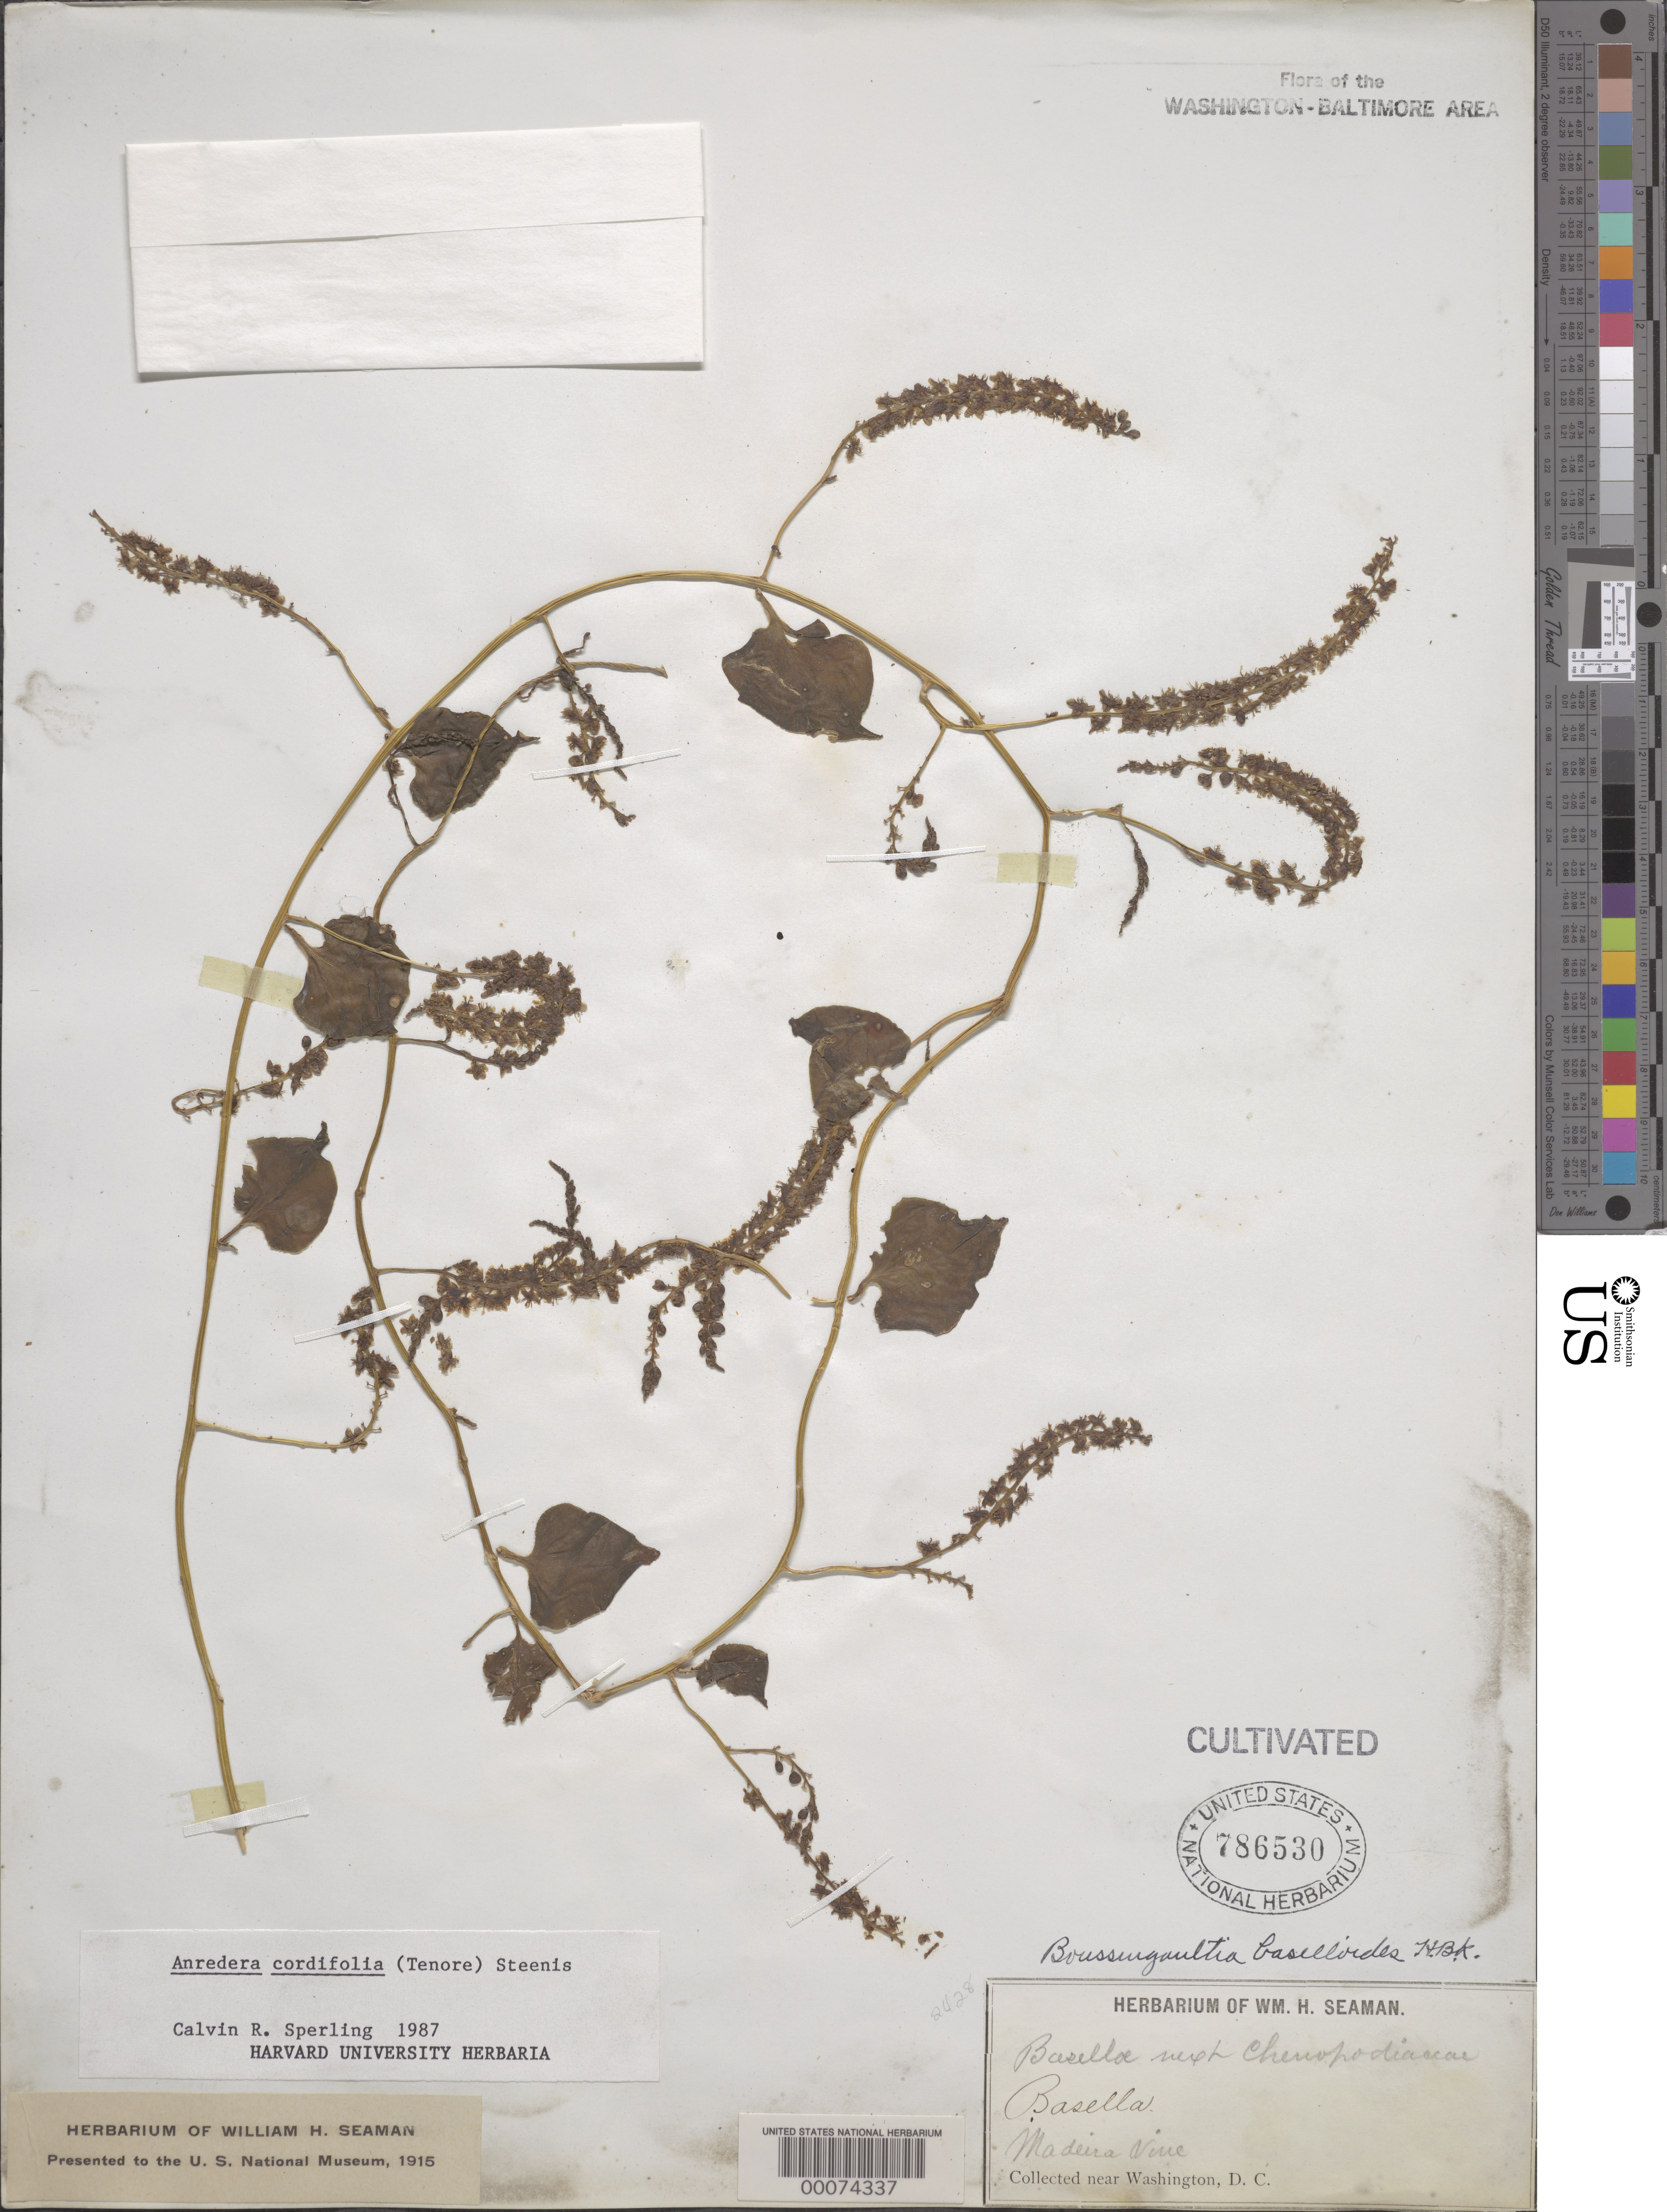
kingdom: Plantae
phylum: Tracheophyta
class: Magnoliopsida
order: Caryophyllales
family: Basellaceae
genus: Anredera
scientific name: Anredera cordifolia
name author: (Ten.) Steenis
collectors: W. Seaman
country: United States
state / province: District of Columbia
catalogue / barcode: US 786530